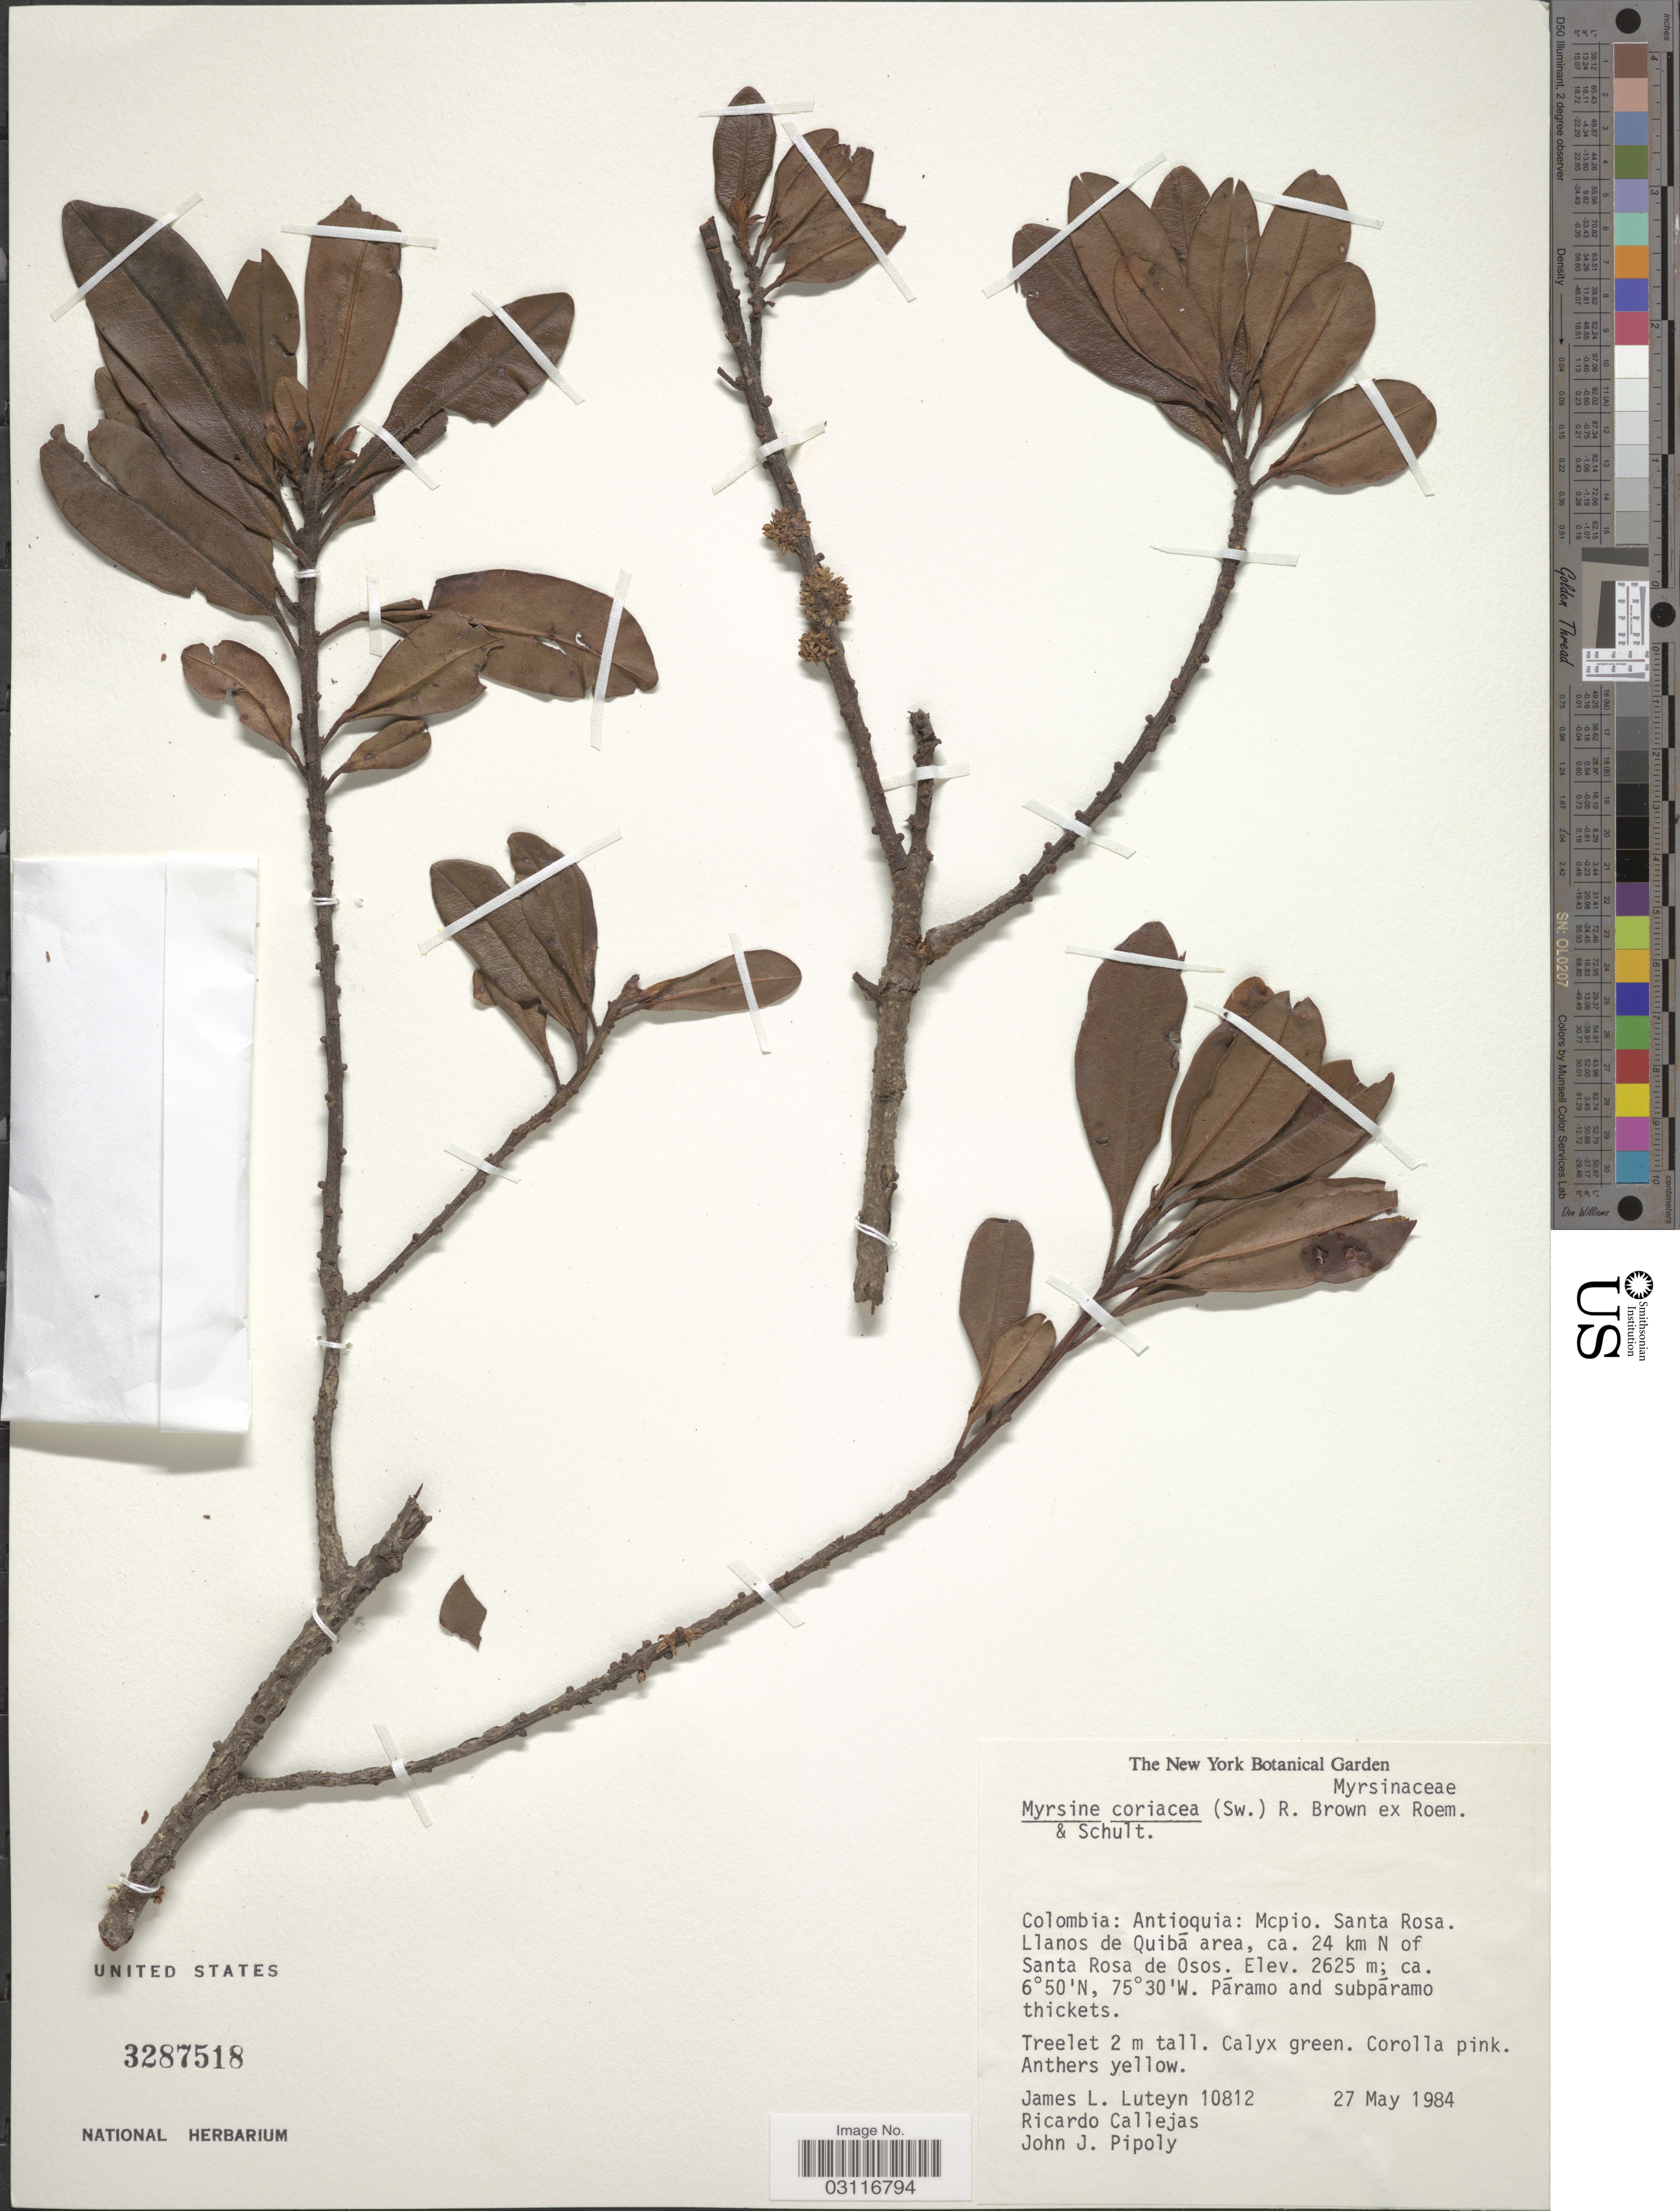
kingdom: Plantae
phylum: Tracheophyta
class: Magnoliopsida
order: Ericales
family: Primulaceae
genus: Myrsine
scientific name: Myrsine coriacea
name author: (Sw.) R. Br. ex Roem. & Schult.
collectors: J. Luteyn, R. Callejas & J. J. Pipoly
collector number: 10812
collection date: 1984-05-27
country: Colombia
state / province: Antioquia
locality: Mcpio. Santa Rosa. Llanos de Quibá area, ca. 24 km N of Santa Rosa de Osos.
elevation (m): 2625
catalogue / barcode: US 3287518